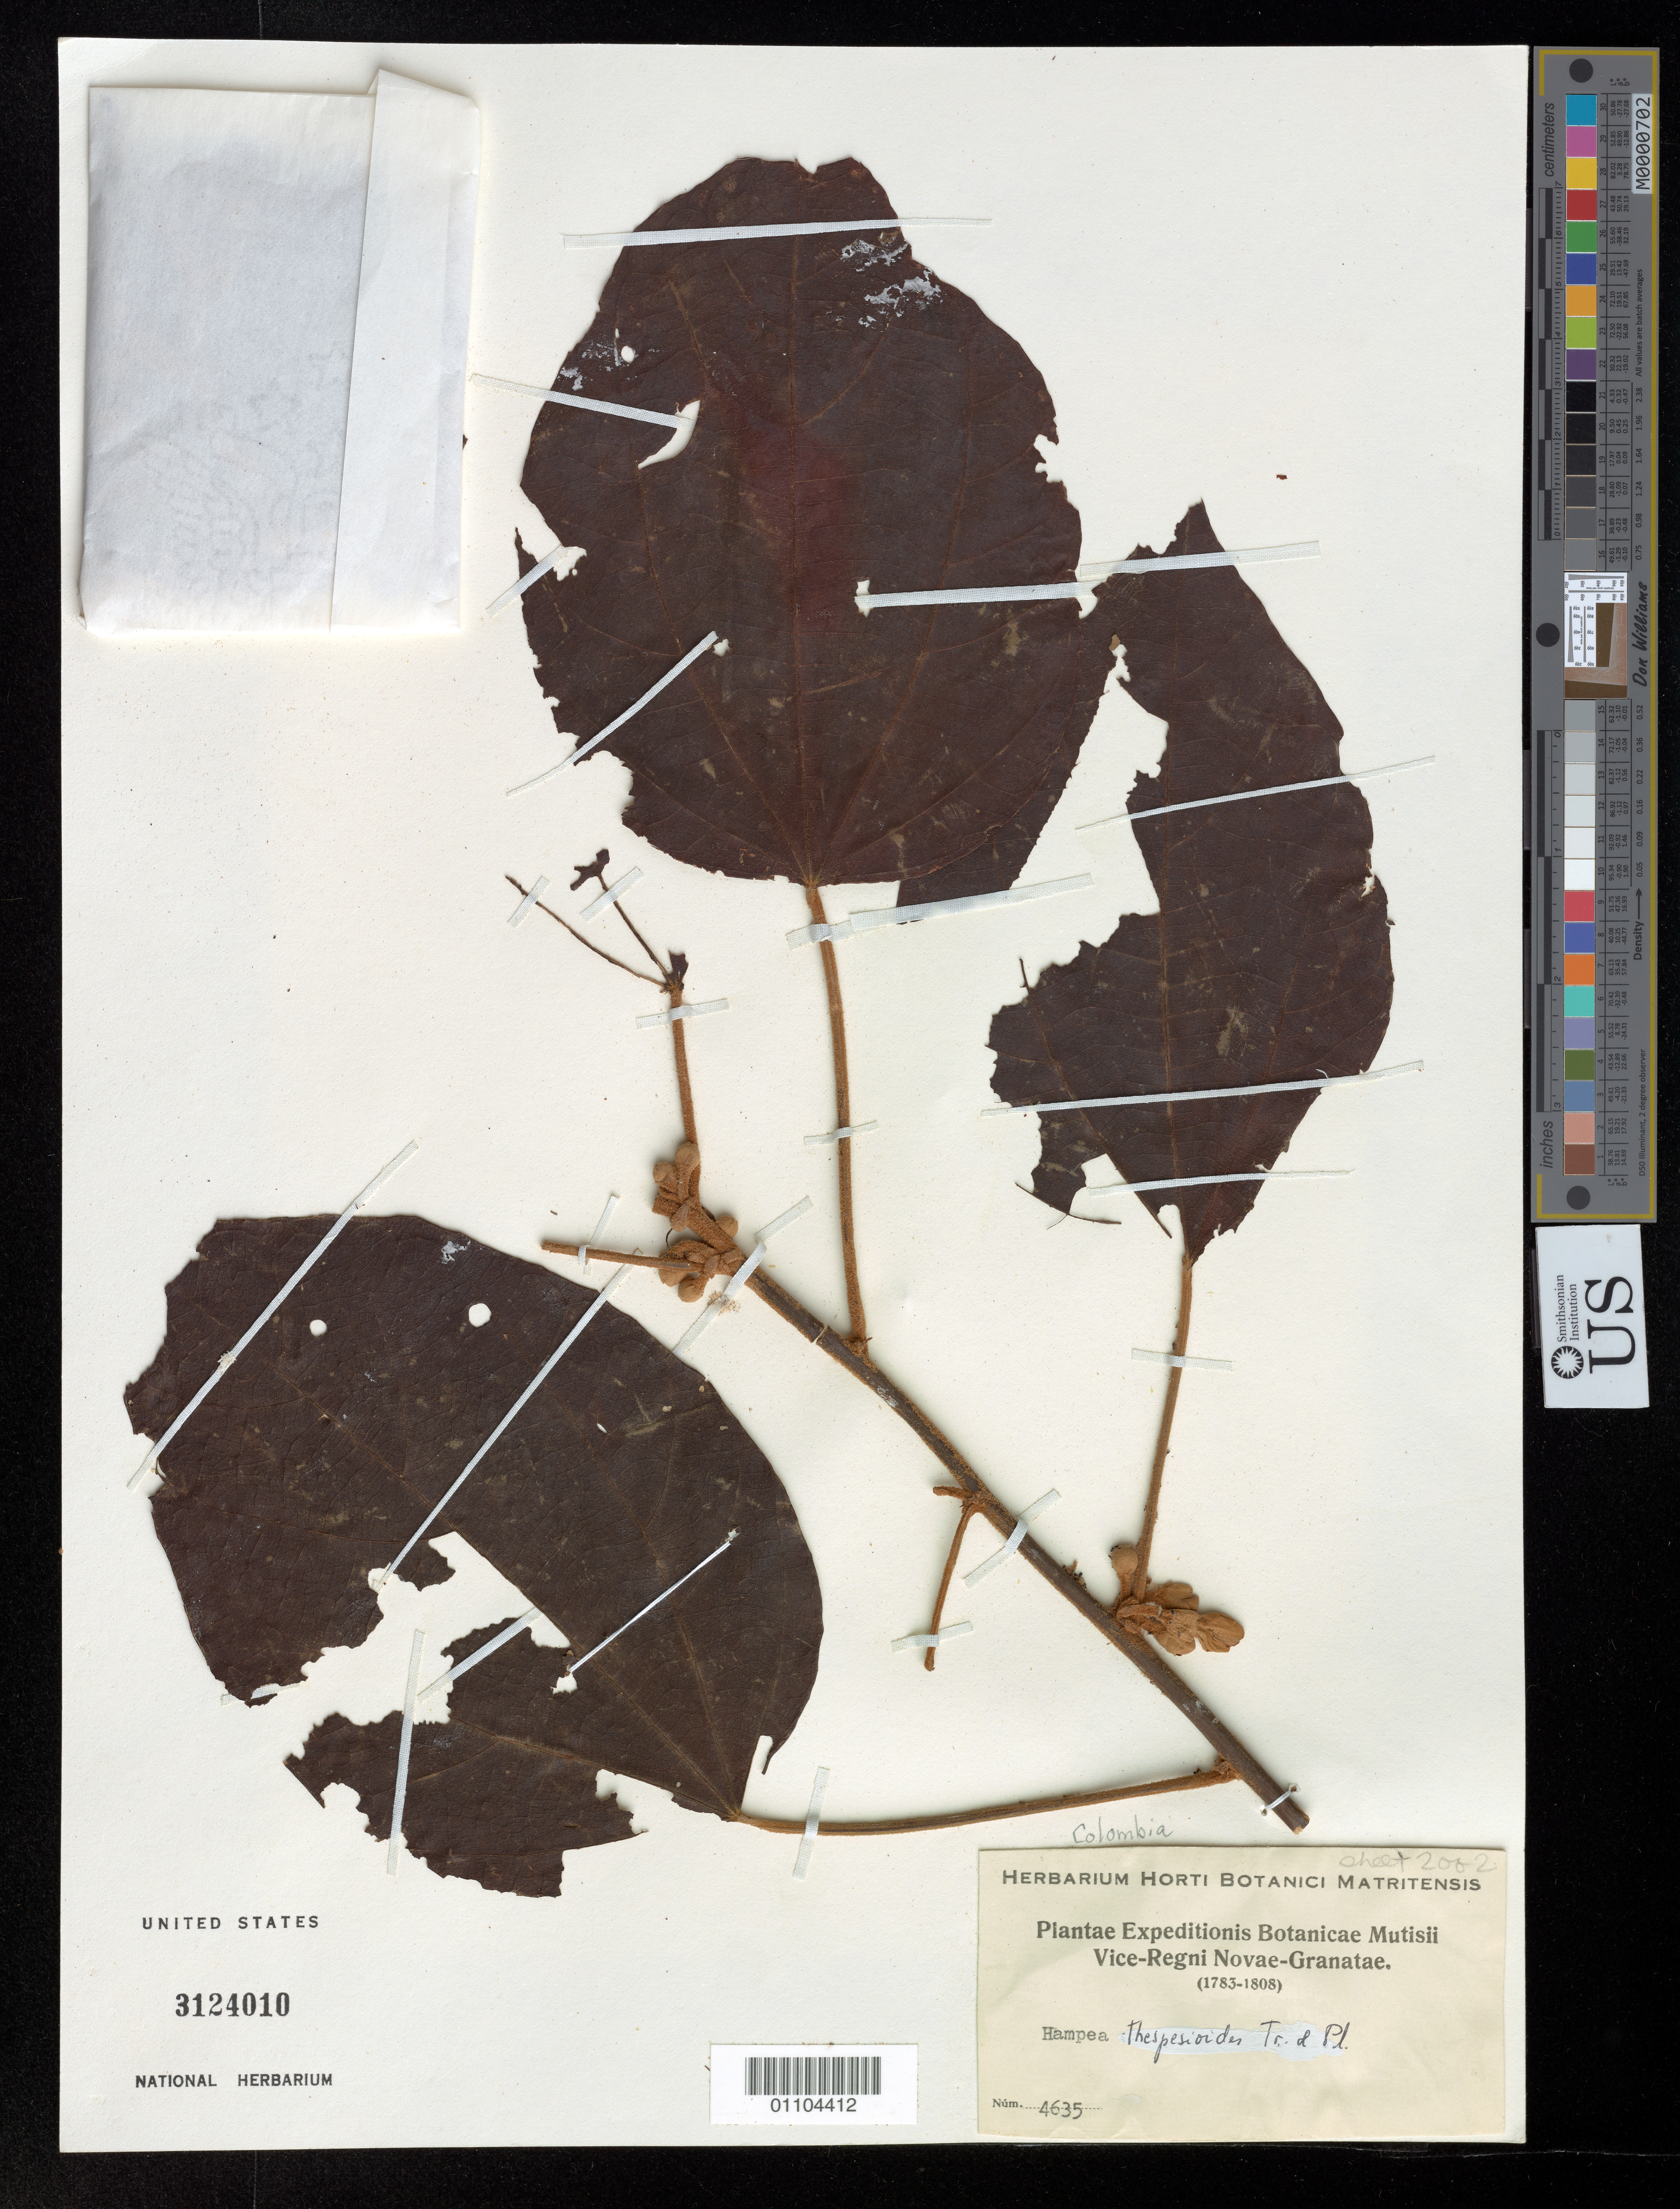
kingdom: Plantae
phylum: Tracheophyta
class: Magnoliopsida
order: Malvales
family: Malvaceae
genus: Hampea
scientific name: Hampea thespesioides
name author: Triana & Planch.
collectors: J. C. B. Mutis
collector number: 4635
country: Colombia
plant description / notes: Critically Endangered B1+2c as of Nov 2012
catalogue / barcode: US 3124010